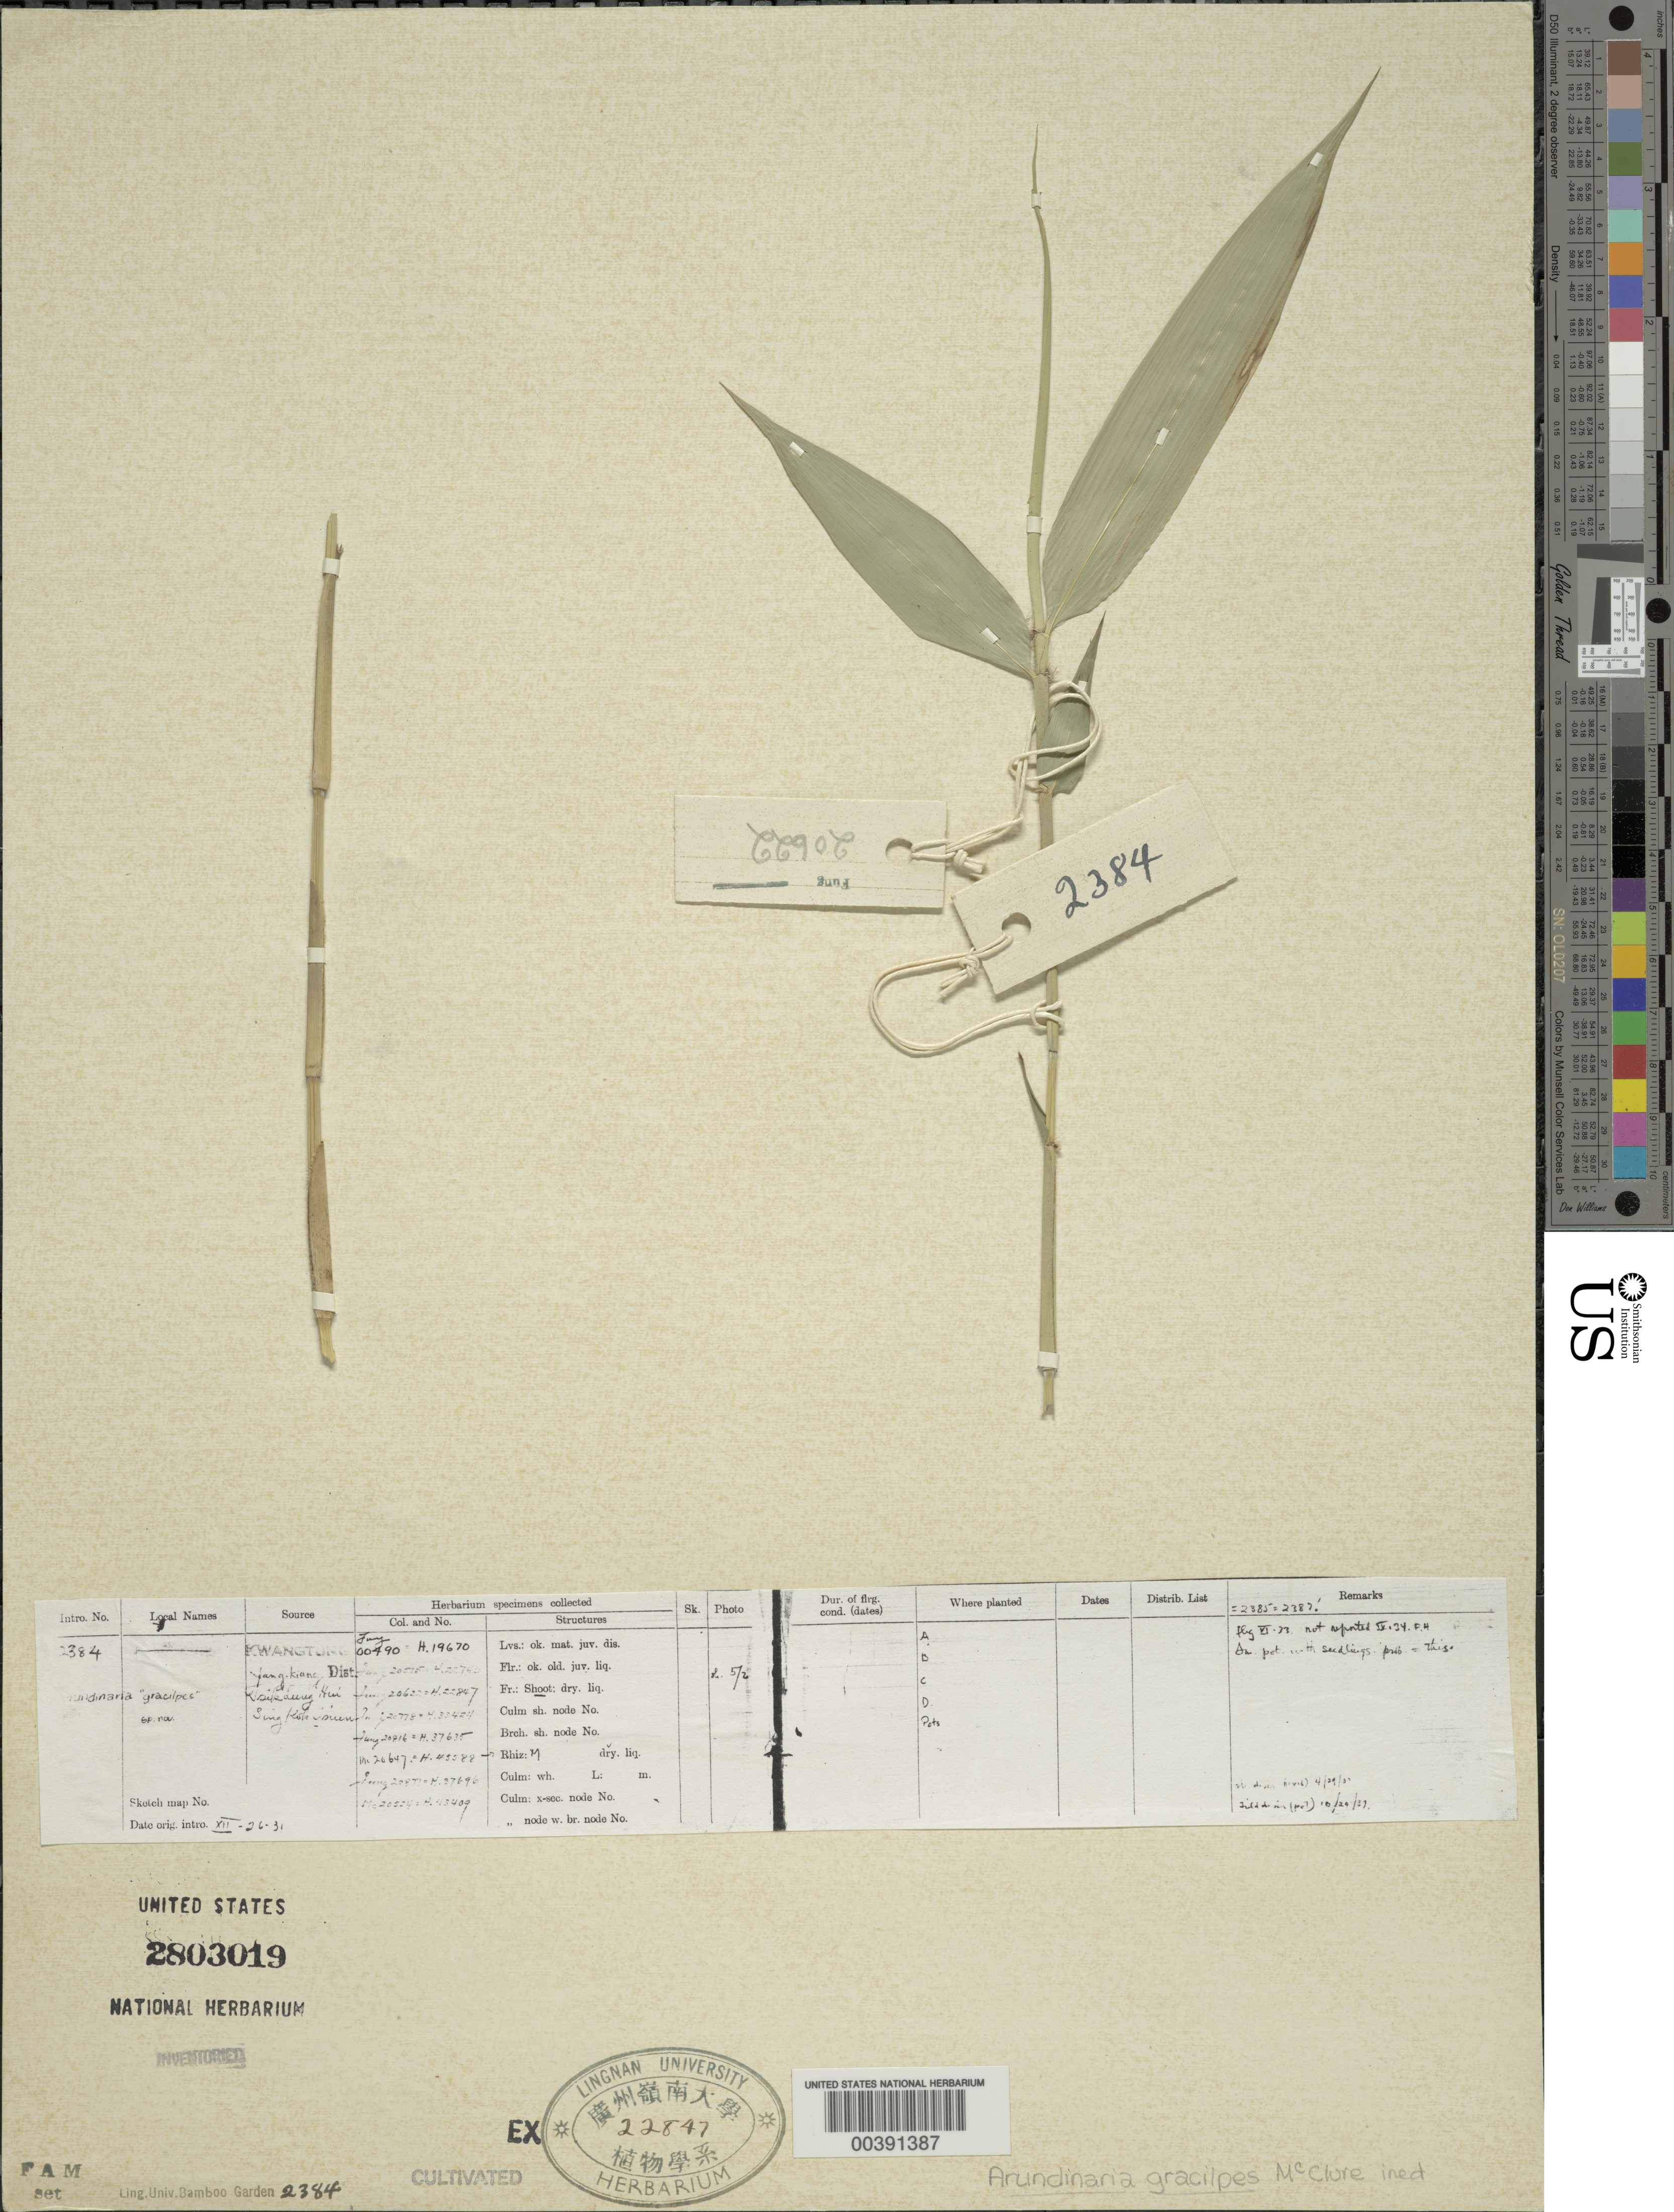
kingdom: Plantae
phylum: Tracheophyta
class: Liliopsida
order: Poales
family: Poaceae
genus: Arundinaria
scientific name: Arundinaria sp.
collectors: H. L. Fung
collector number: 20622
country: China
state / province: Guangdong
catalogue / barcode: US 2803019